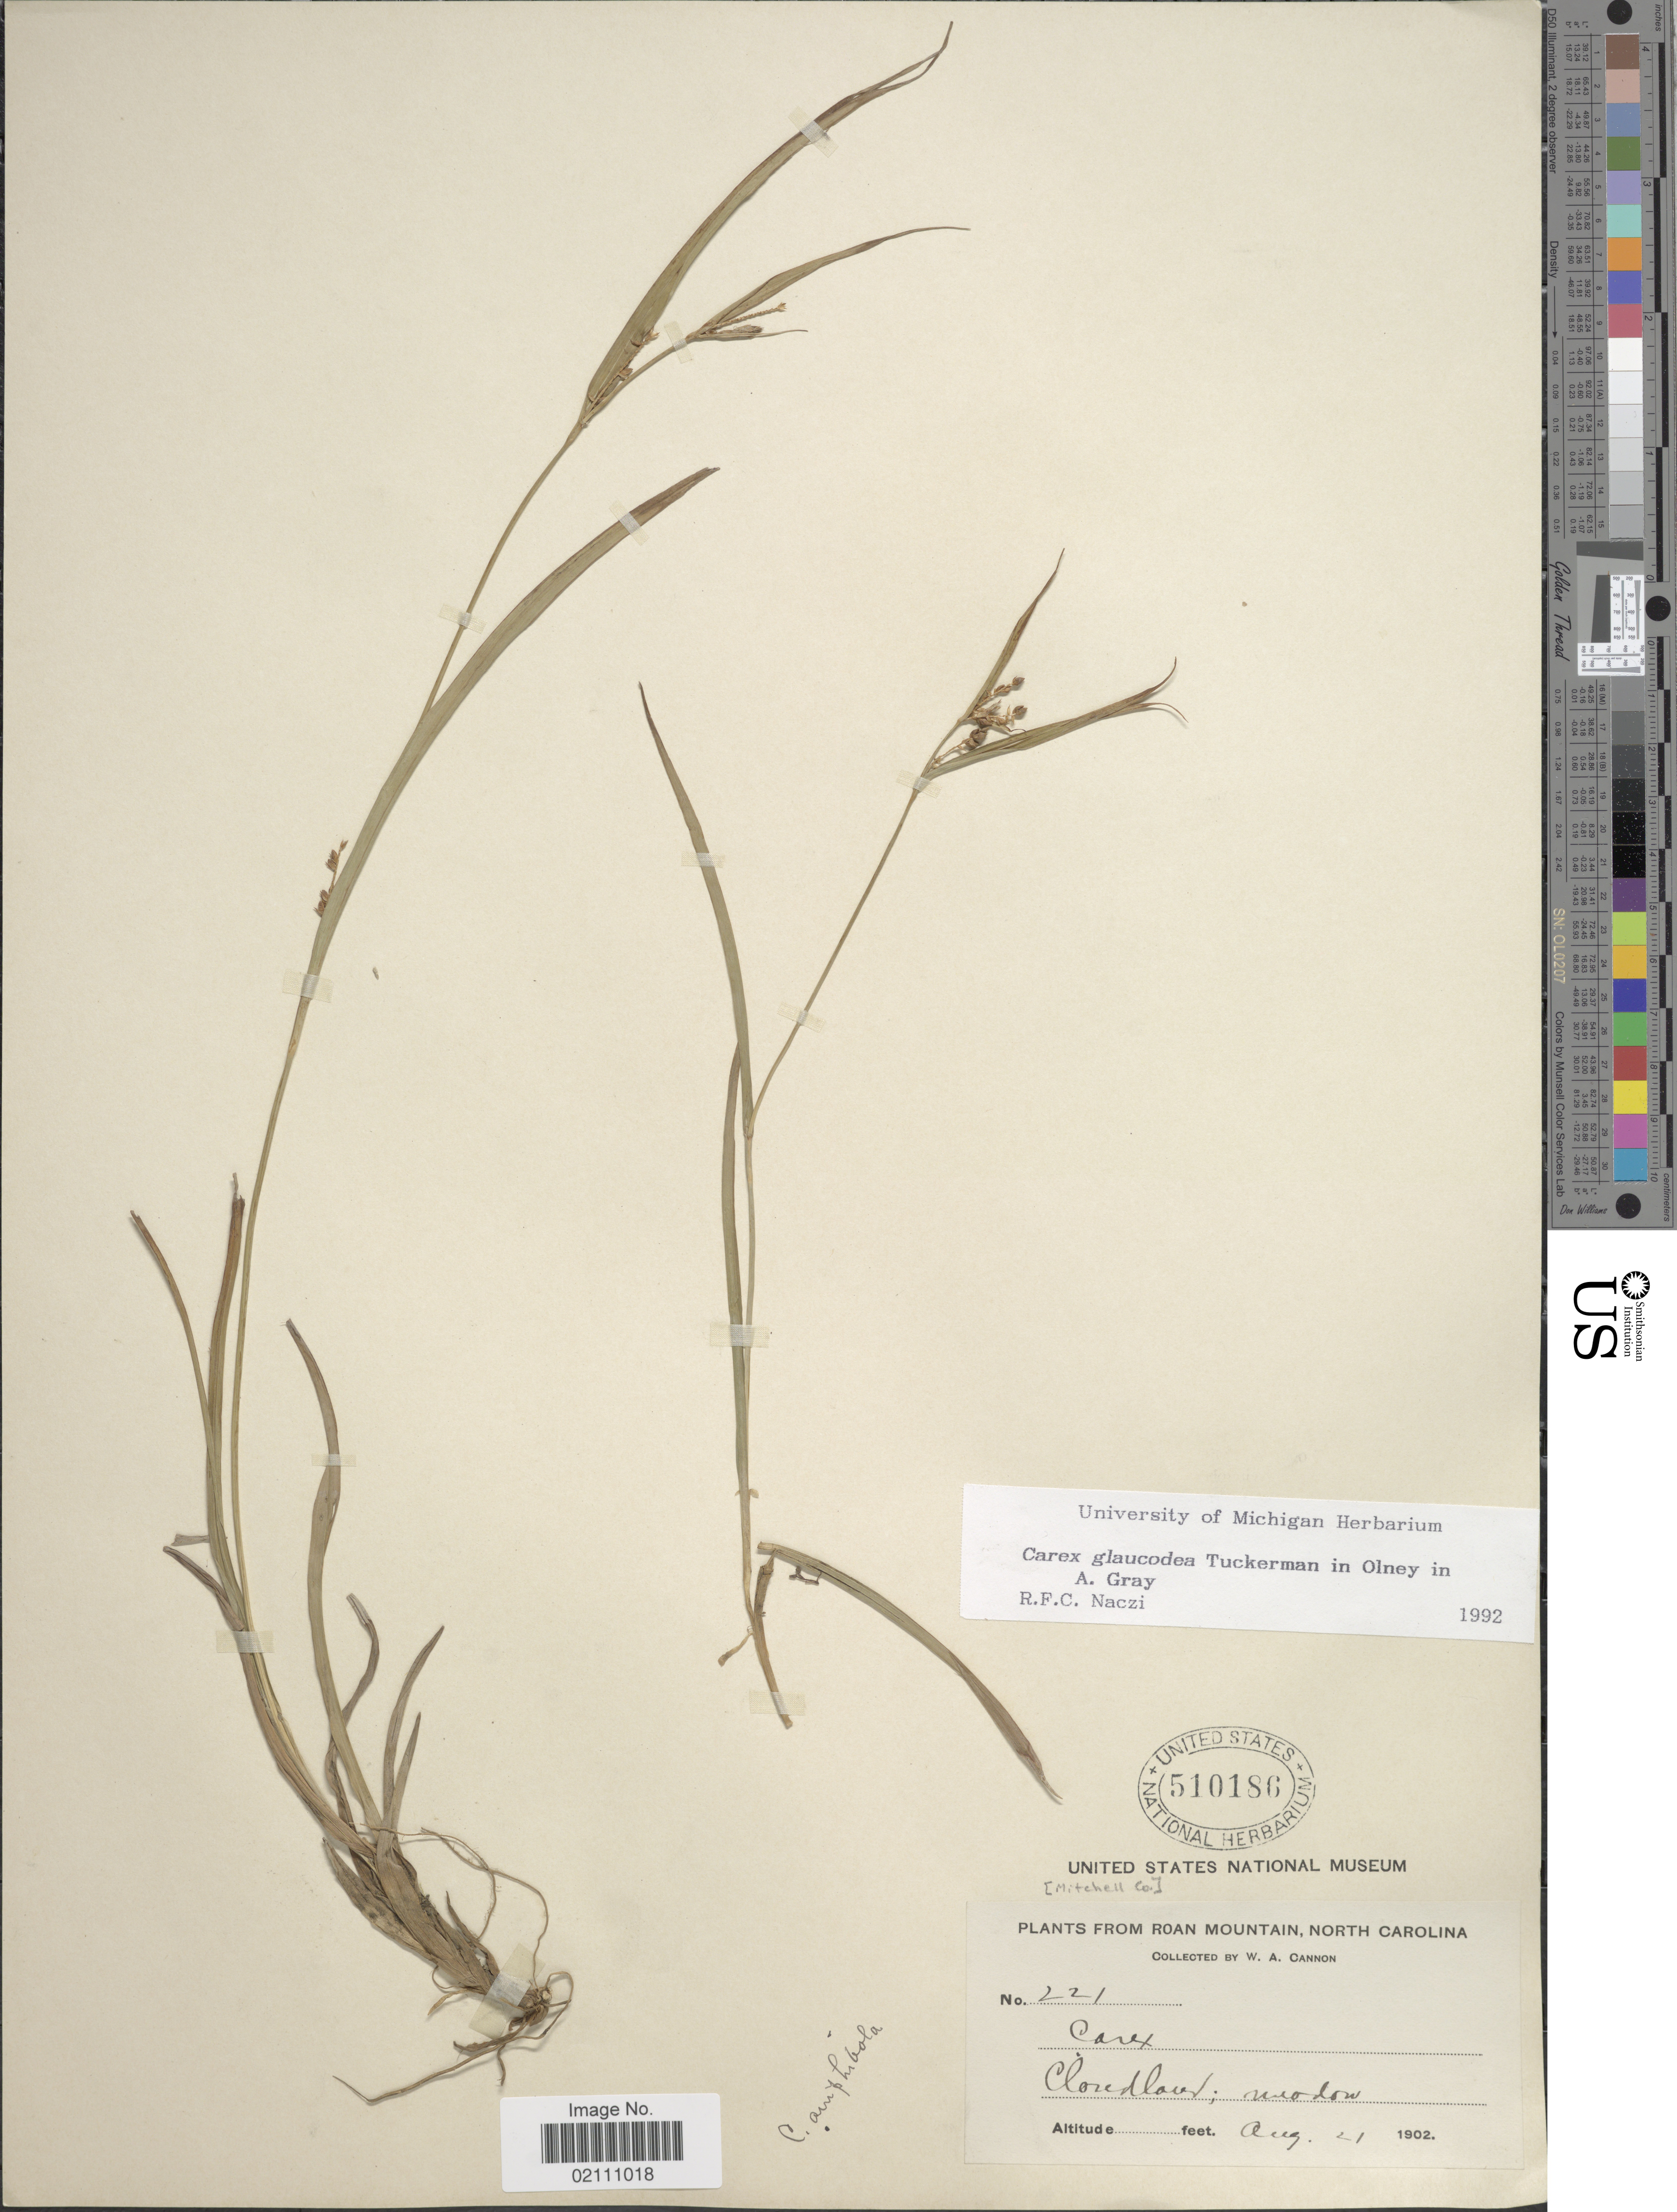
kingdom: Plantae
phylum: Tracheophyta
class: Liliopsida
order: Poales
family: Cyperaceae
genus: Carex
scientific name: Carex glaucodea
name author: Tuck. ex Olney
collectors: W. Cannon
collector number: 221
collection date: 1902-08-21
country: United States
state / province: North Carolina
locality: Roan Mountain, North Carolina, Cloudland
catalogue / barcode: US 510186